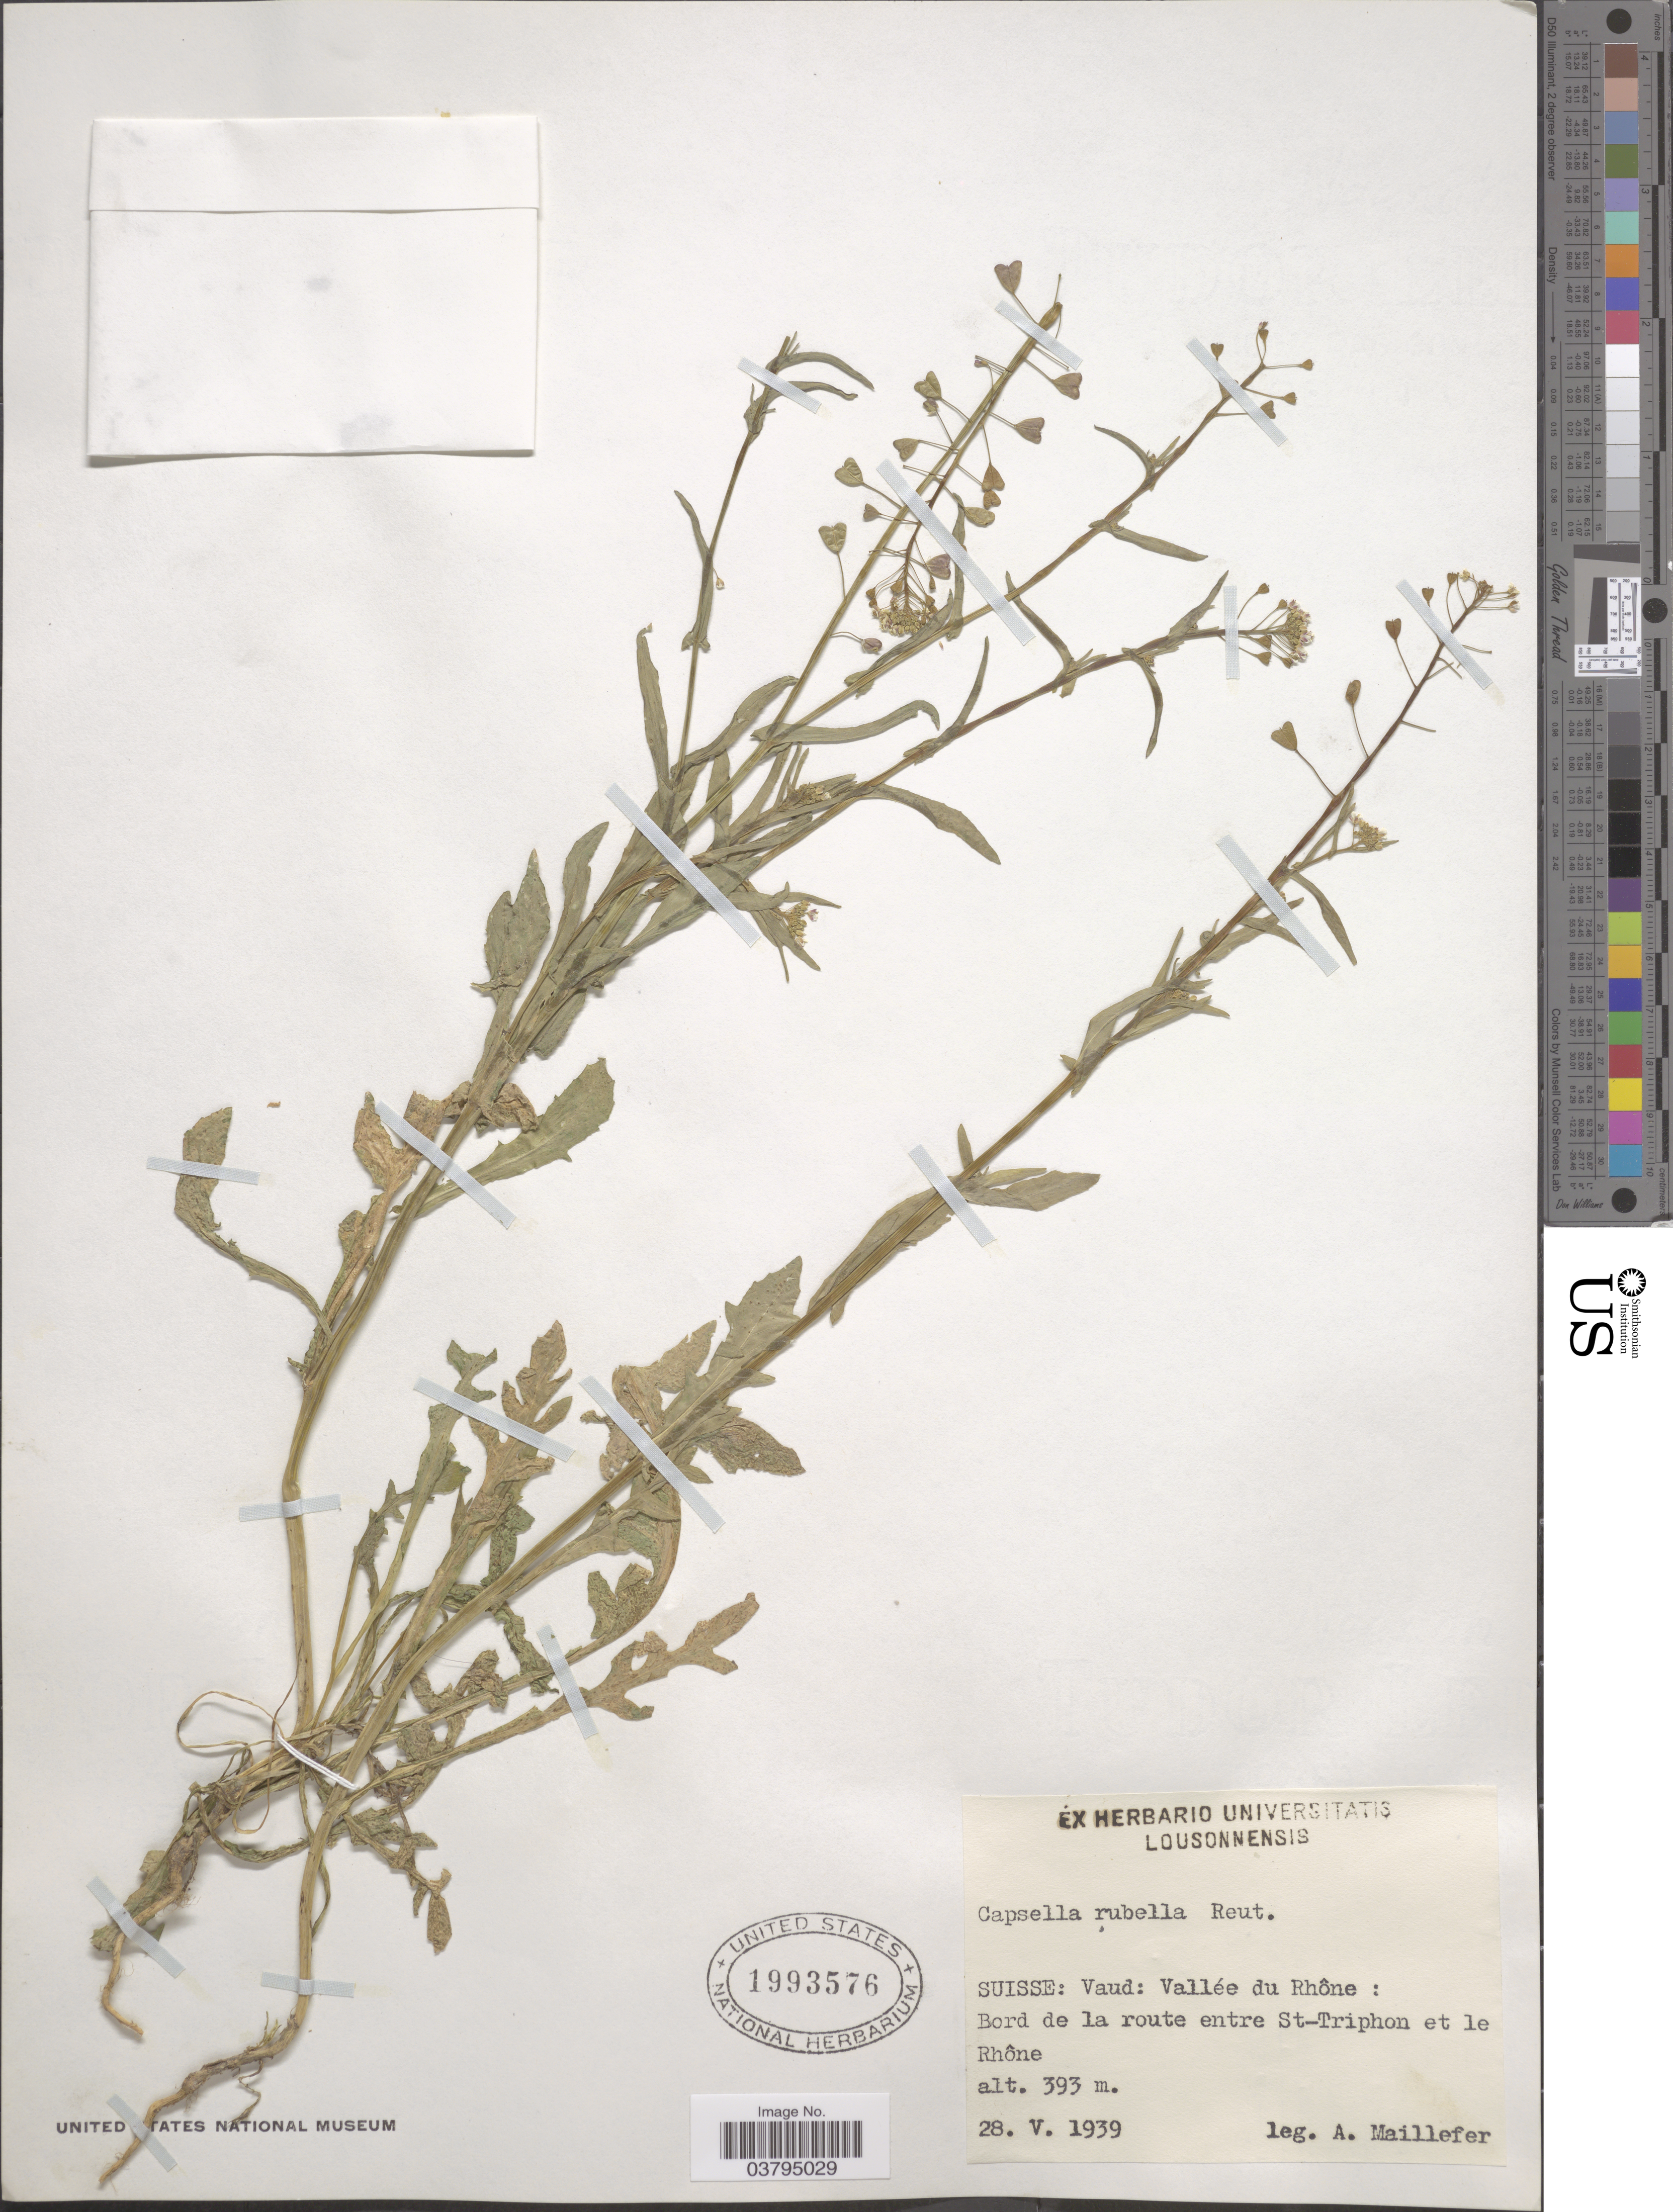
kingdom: Plantae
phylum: Tracheophyta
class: Magnoliopsida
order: Brassicales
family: Brassicaceae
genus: Capsella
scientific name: Capsella rubella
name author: Reut.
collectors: A. Maillefer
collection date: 1939-05-28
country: Switzerland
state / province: Vaud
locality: Suisse: Vallée du Rhône: Bord de la route entre St. Triphon et le Rhône.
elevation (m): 393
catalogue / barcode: US 1993576